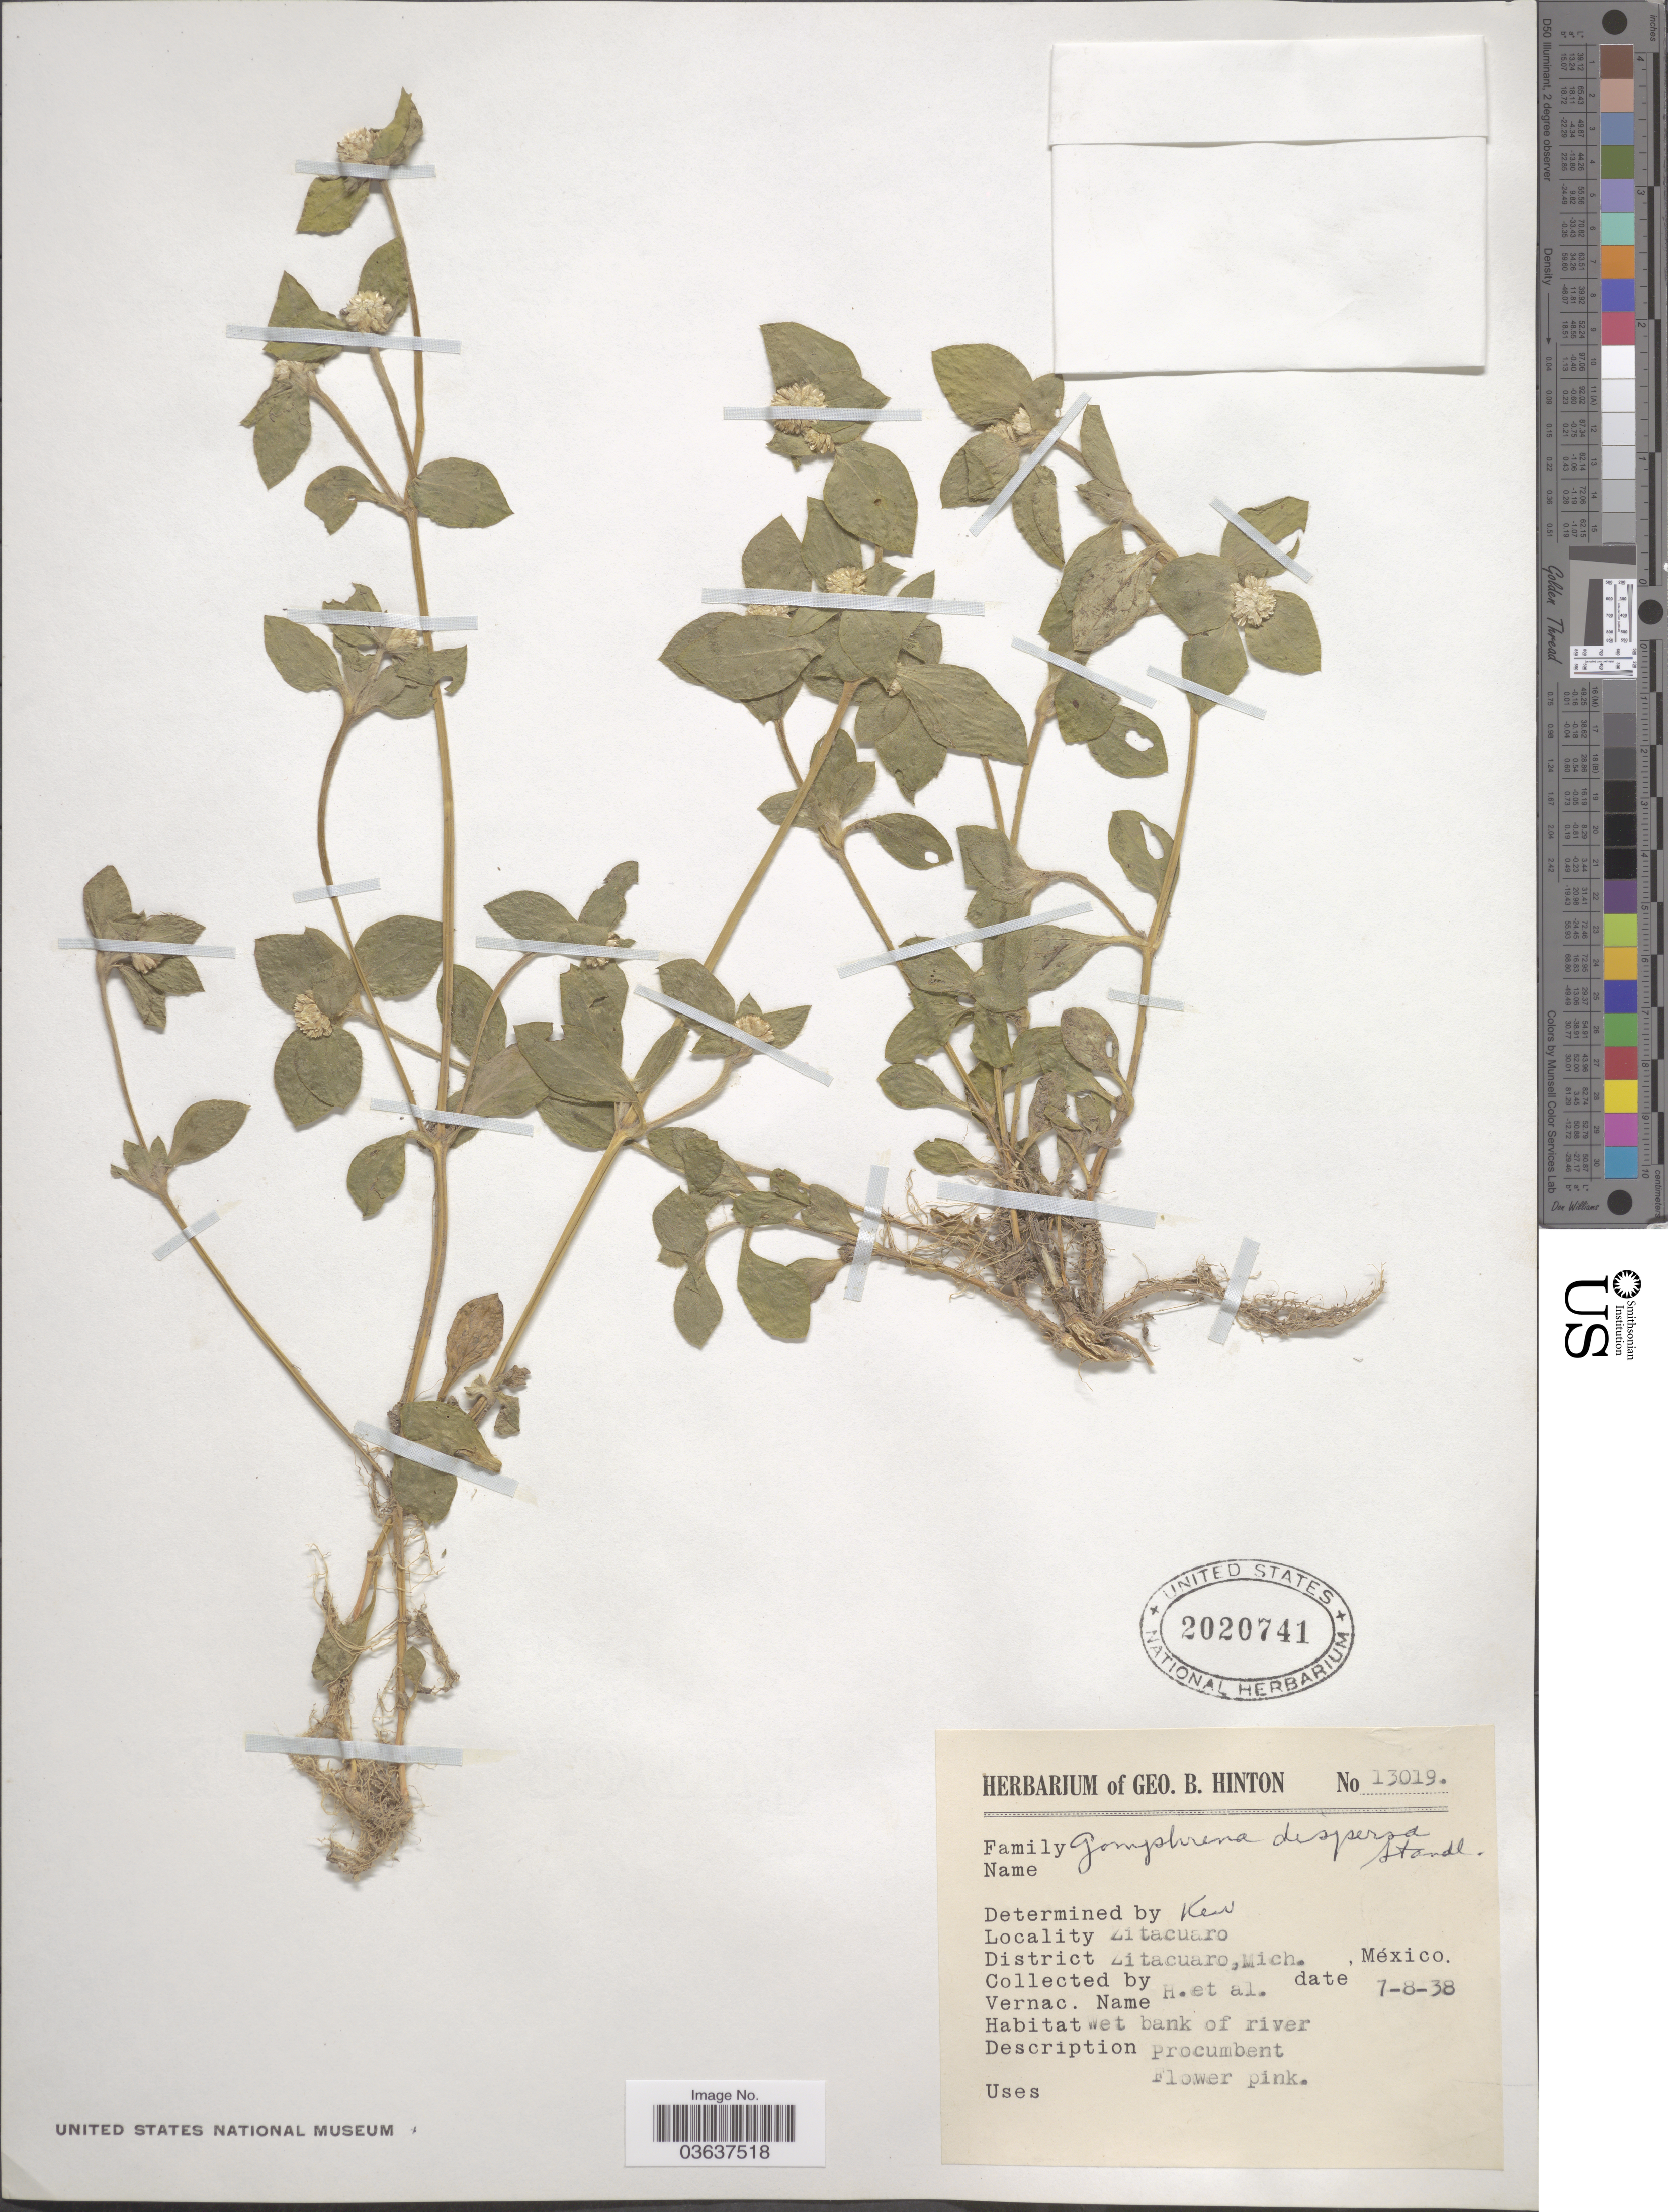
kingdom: Plantae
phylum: Tracheophyta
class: Magnoliopsida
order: Caryophyllales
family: Amaranthaceae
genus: Gomphrena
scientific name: Gomphrena dispersa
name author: Standl.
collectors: G. B. Hinton & et al.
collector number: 13019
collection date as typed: Transcribed d/m/y: 7/8/38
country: Mexico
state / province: Michoacán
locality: Zitacuaro. District Zitacuaro.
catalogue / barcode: US 2020741